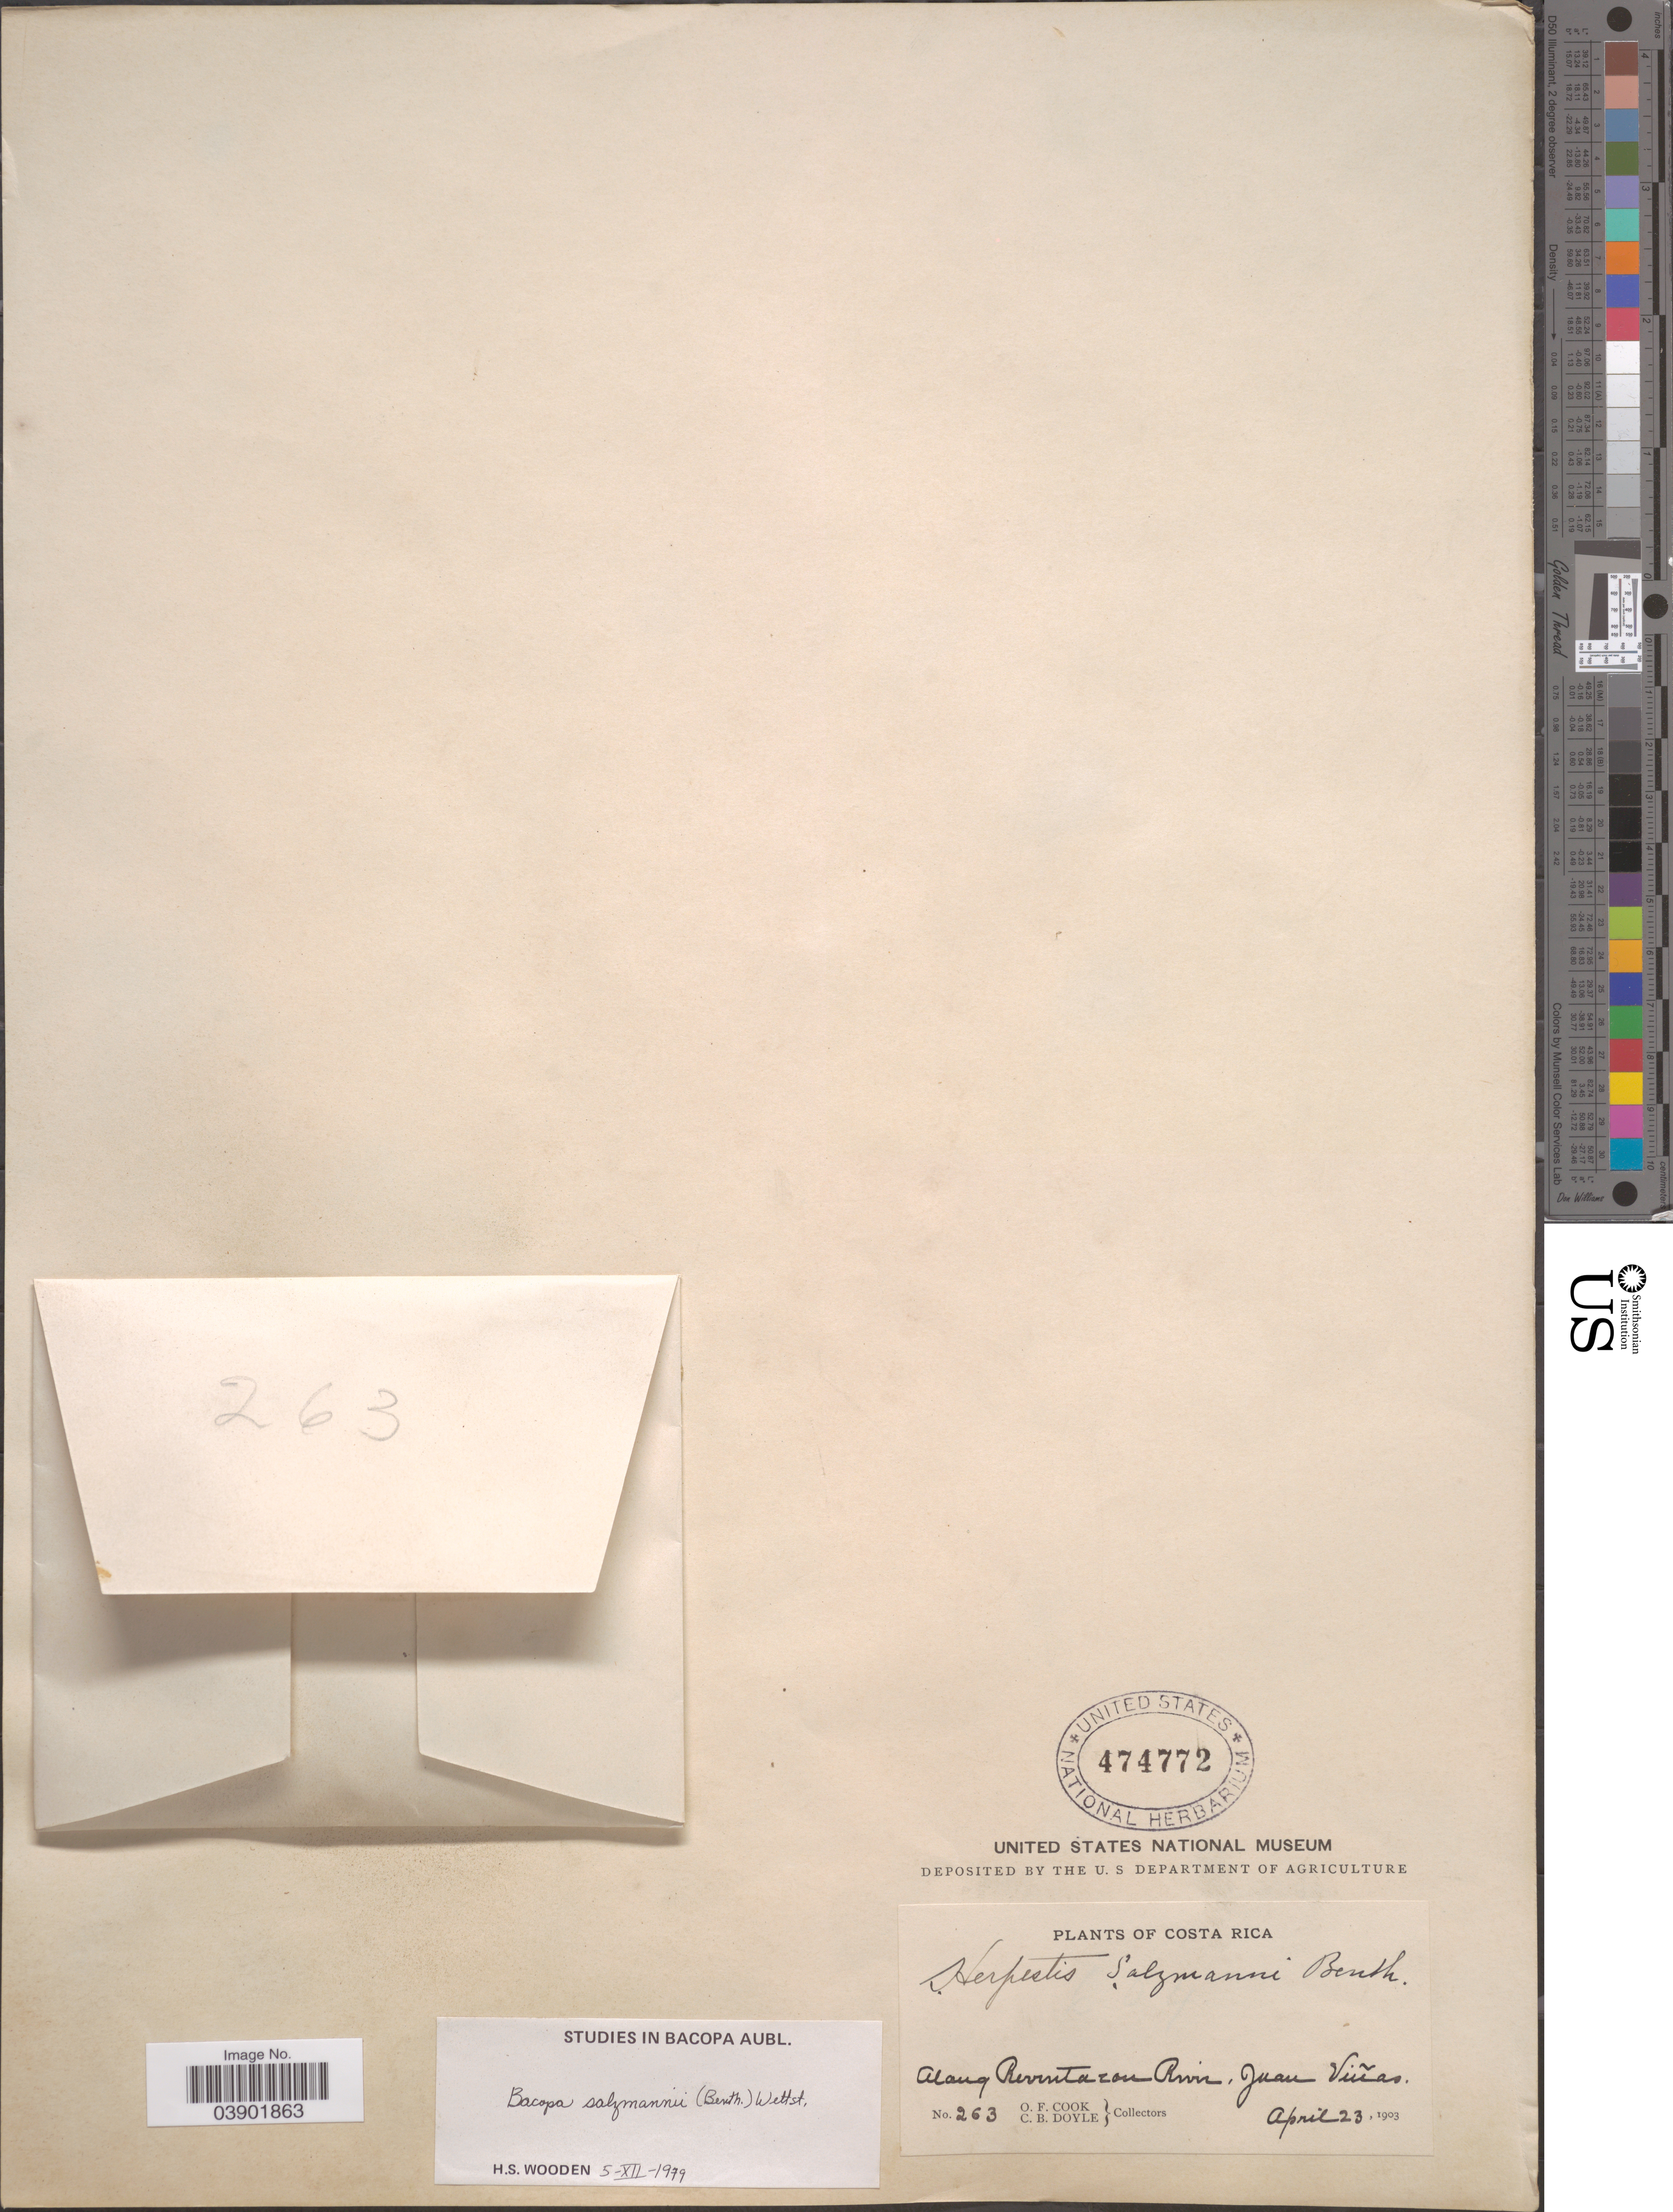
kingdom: Plantae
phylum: Tracheophyta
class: Magnoliopsida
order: Lamiales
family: Plantaginaceae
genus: Bacopa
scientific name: Bacopa salzmannii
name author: (Benth.) Wettst. ex Edwall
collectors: O. F. Cook & C. Doyle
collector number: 263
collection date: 1903-04-23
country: Costa Rica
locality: Along Reventazon River, Juan Viñas.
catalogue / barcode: US 474772